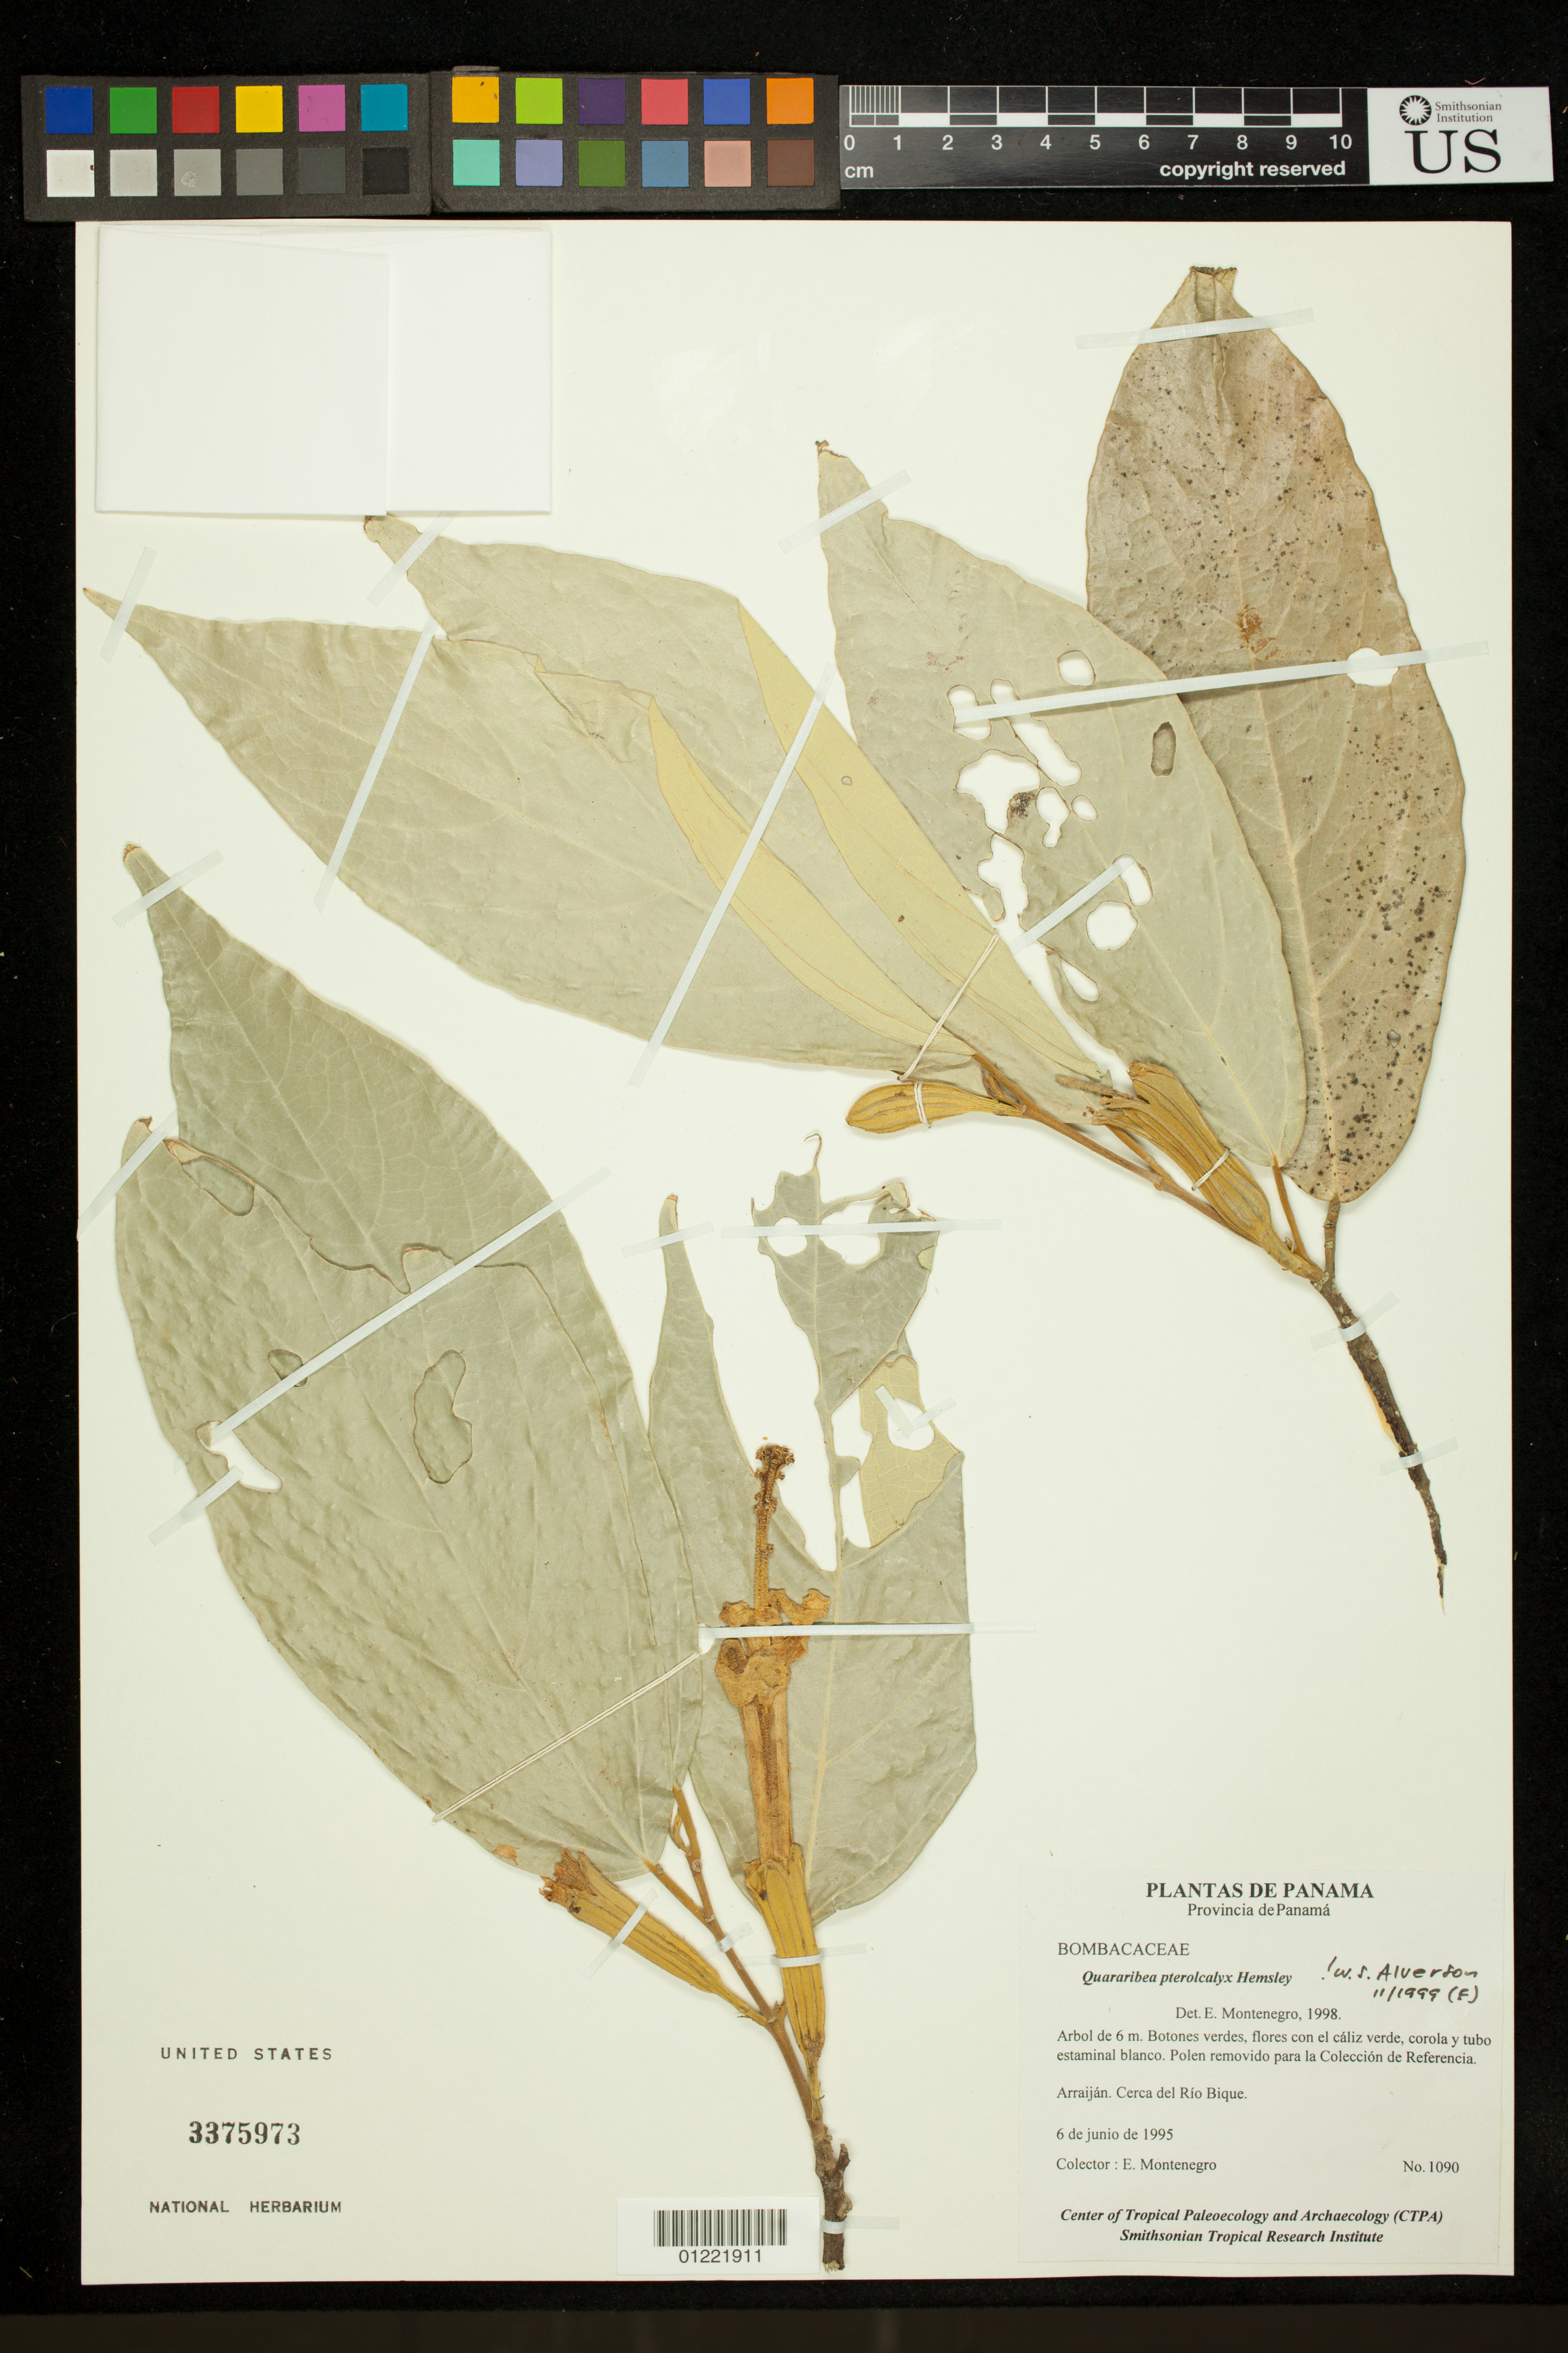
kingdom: Plantae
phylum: Tracheophyta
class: Magnoliopsida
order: Malvales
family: Malvaceae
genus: Quararibea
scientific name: Quararibea pterocalyx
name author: Hemsl.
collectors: E. Montenegro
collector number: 1090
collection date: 1995-06-06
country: Panama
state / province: Panamá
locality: Arraijan. Cerca del Rio Bique.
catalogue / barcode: US 3375973